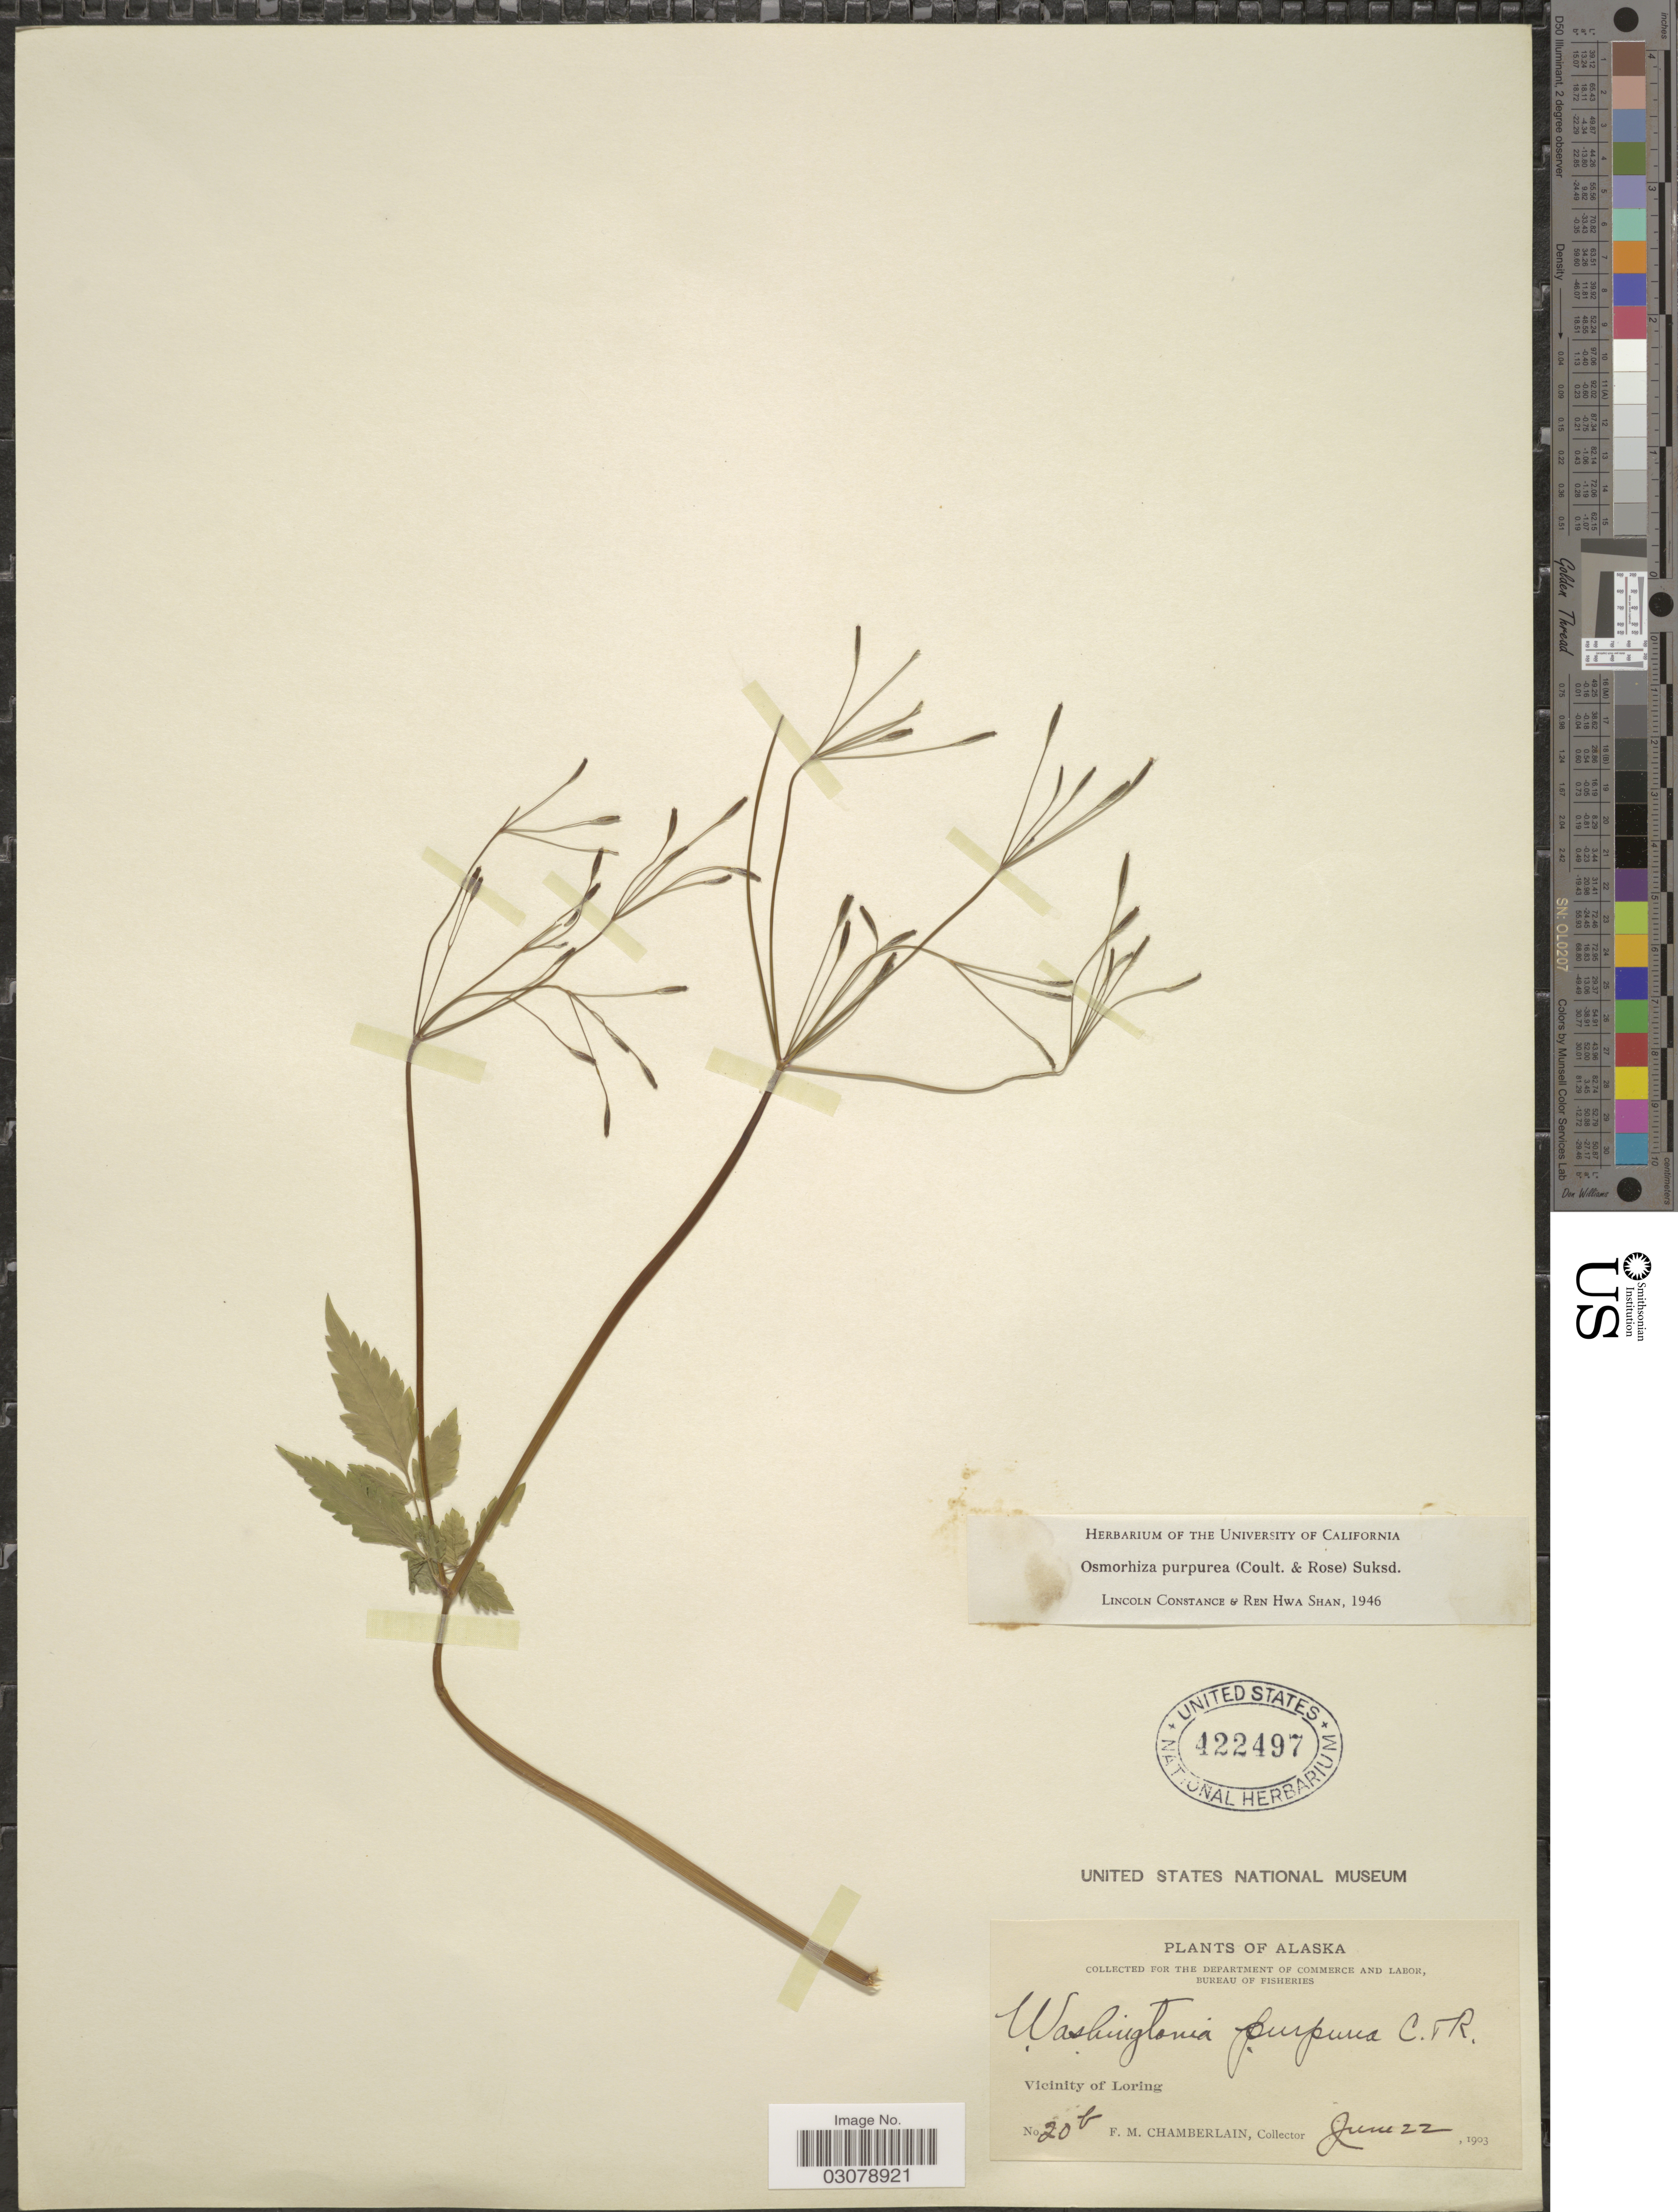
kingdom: Plantae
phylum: Tracheophyta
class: Magnoliopsida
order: Apiales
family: Apiaceae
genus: Osmorhiza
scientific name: Osmorhiza purpurea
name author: (J.M. Coult. & Rose) Suksd.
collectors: F. Chamberlain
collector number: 20b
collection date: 1903-06-22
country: United States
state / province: Alaska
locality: Vicinity of Loring.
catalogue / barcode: US 422497